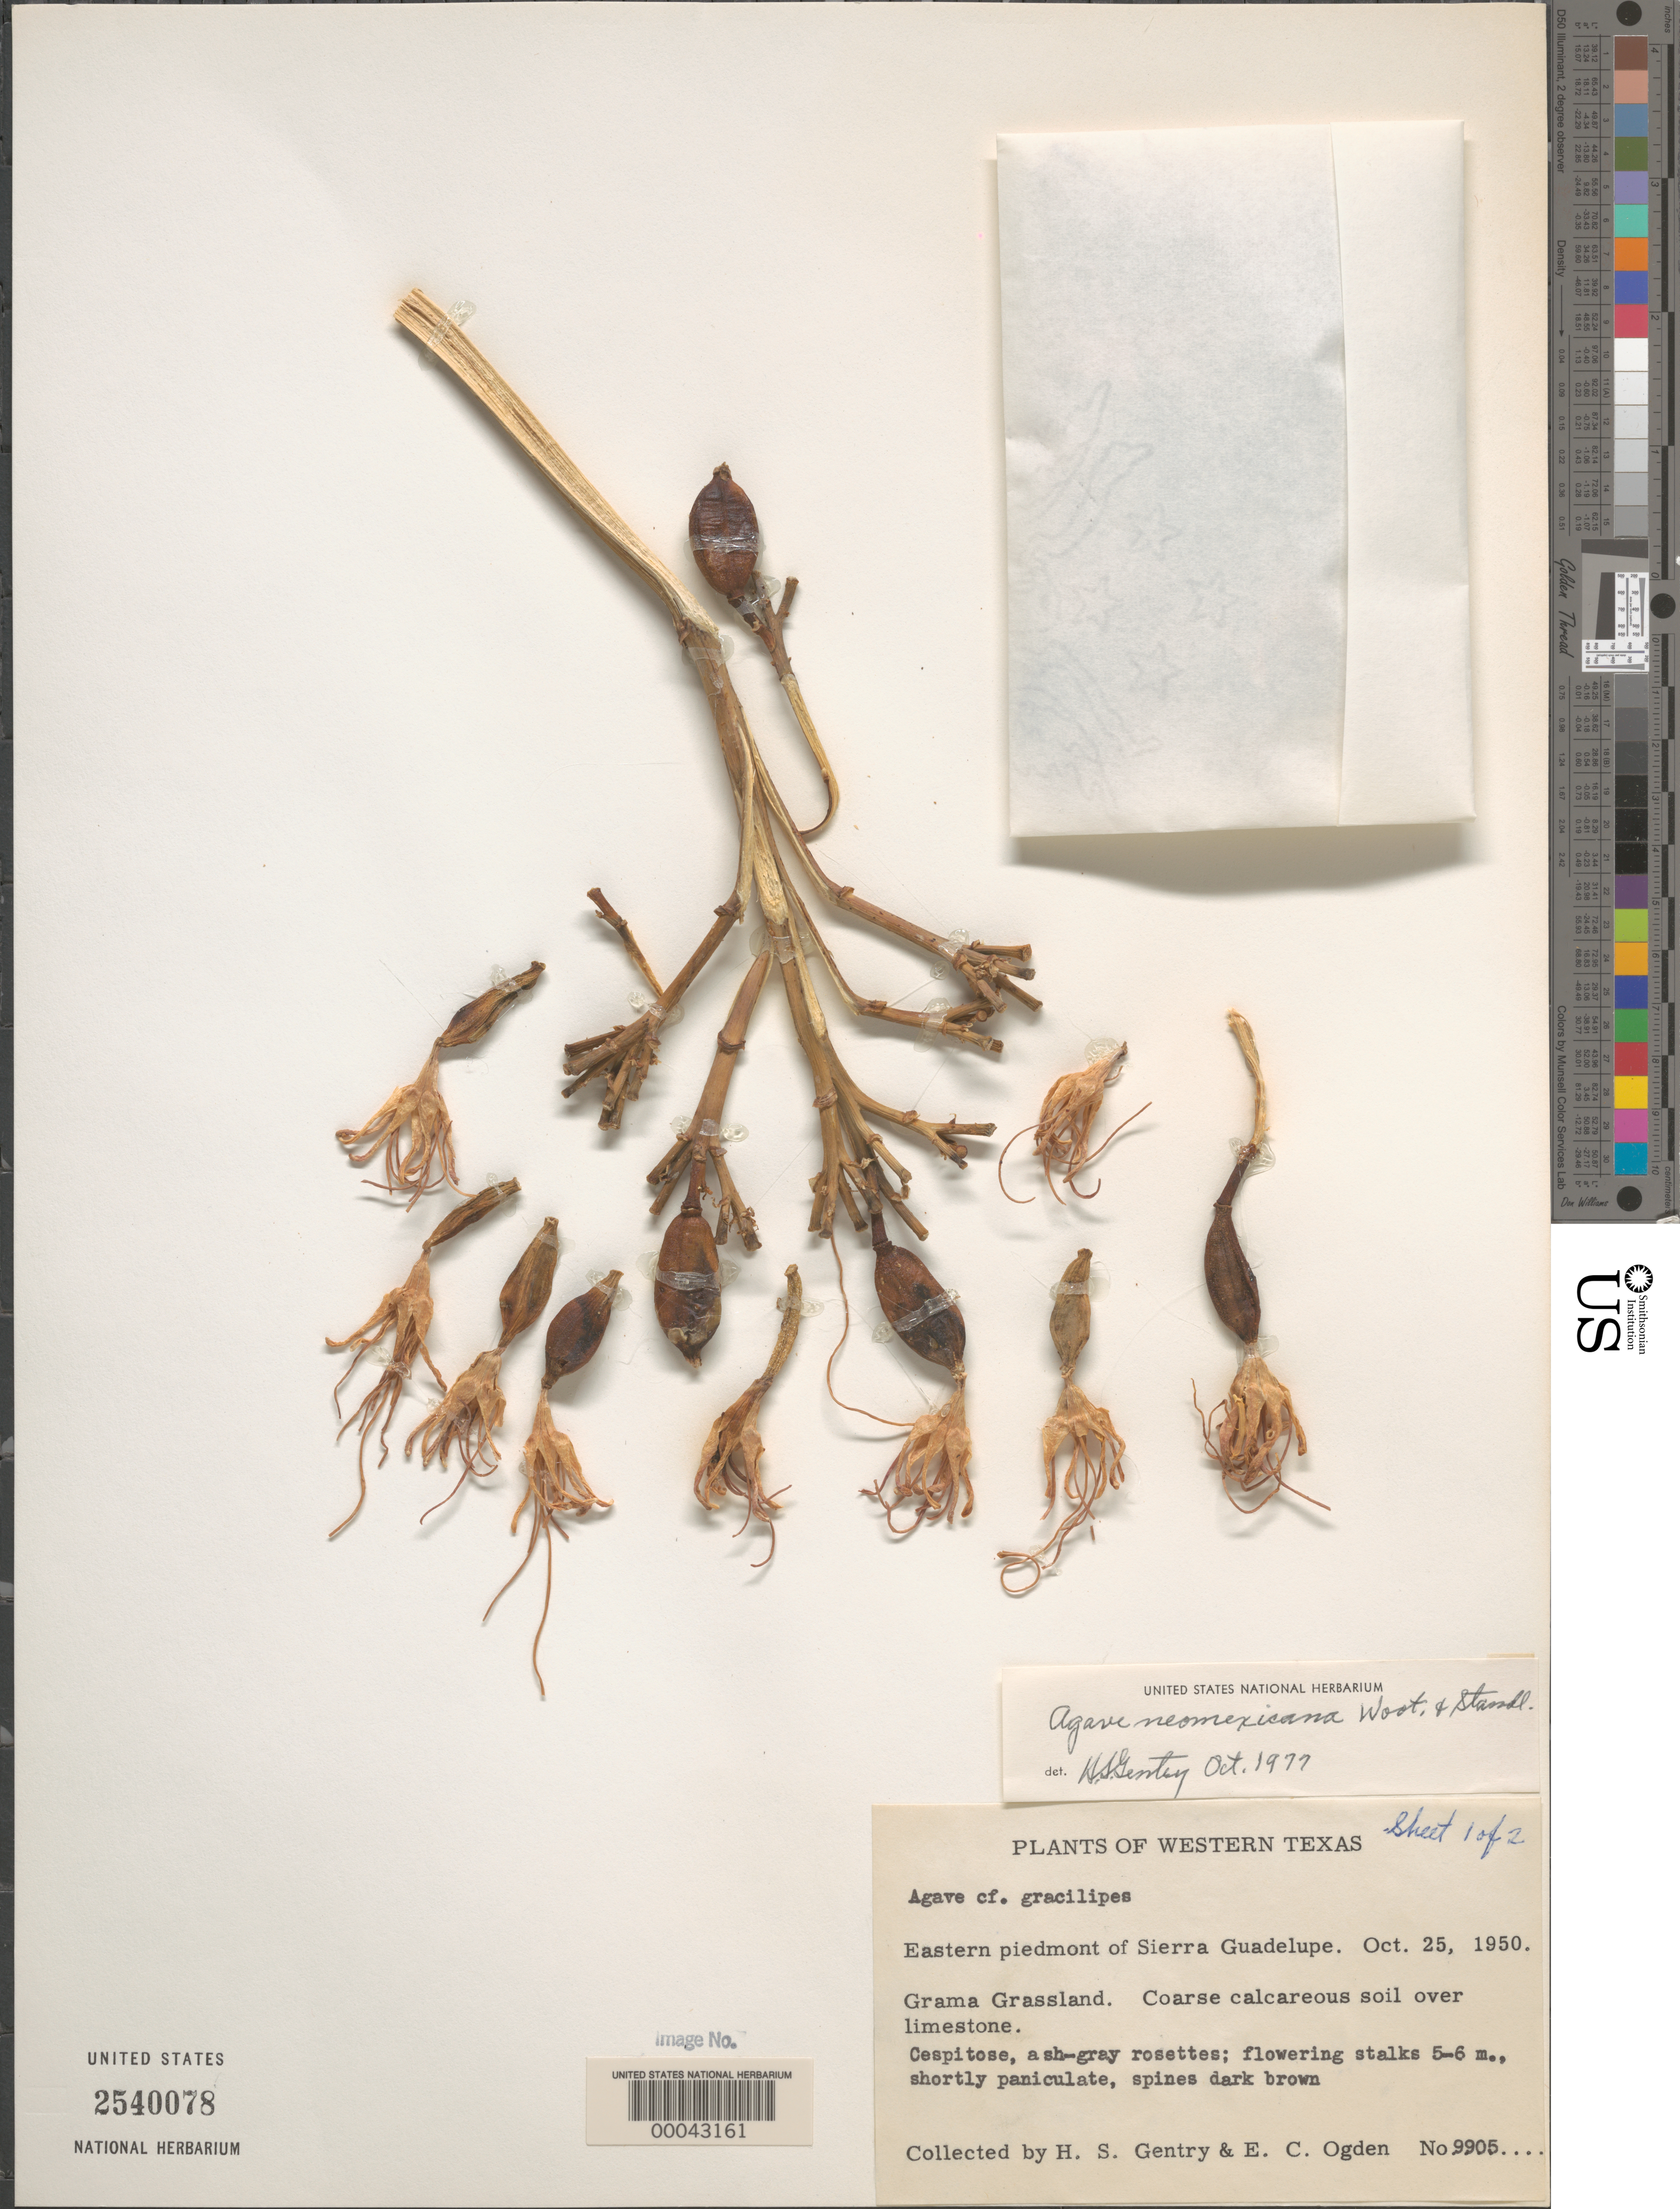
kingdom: Plantae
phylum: Tracheophyta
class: Liliopsida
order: Asparagales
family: Asparagaceae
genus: Agave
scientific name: Agave neomexicana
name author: Wooton & Standl.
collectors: H. S. Gentry & E. Ogden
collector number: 9905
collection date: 1950-10-25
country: United States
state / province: Texas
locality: Western Texas. Eastern piedmont of Sierra Guadelupe.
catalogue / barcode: US 2540078